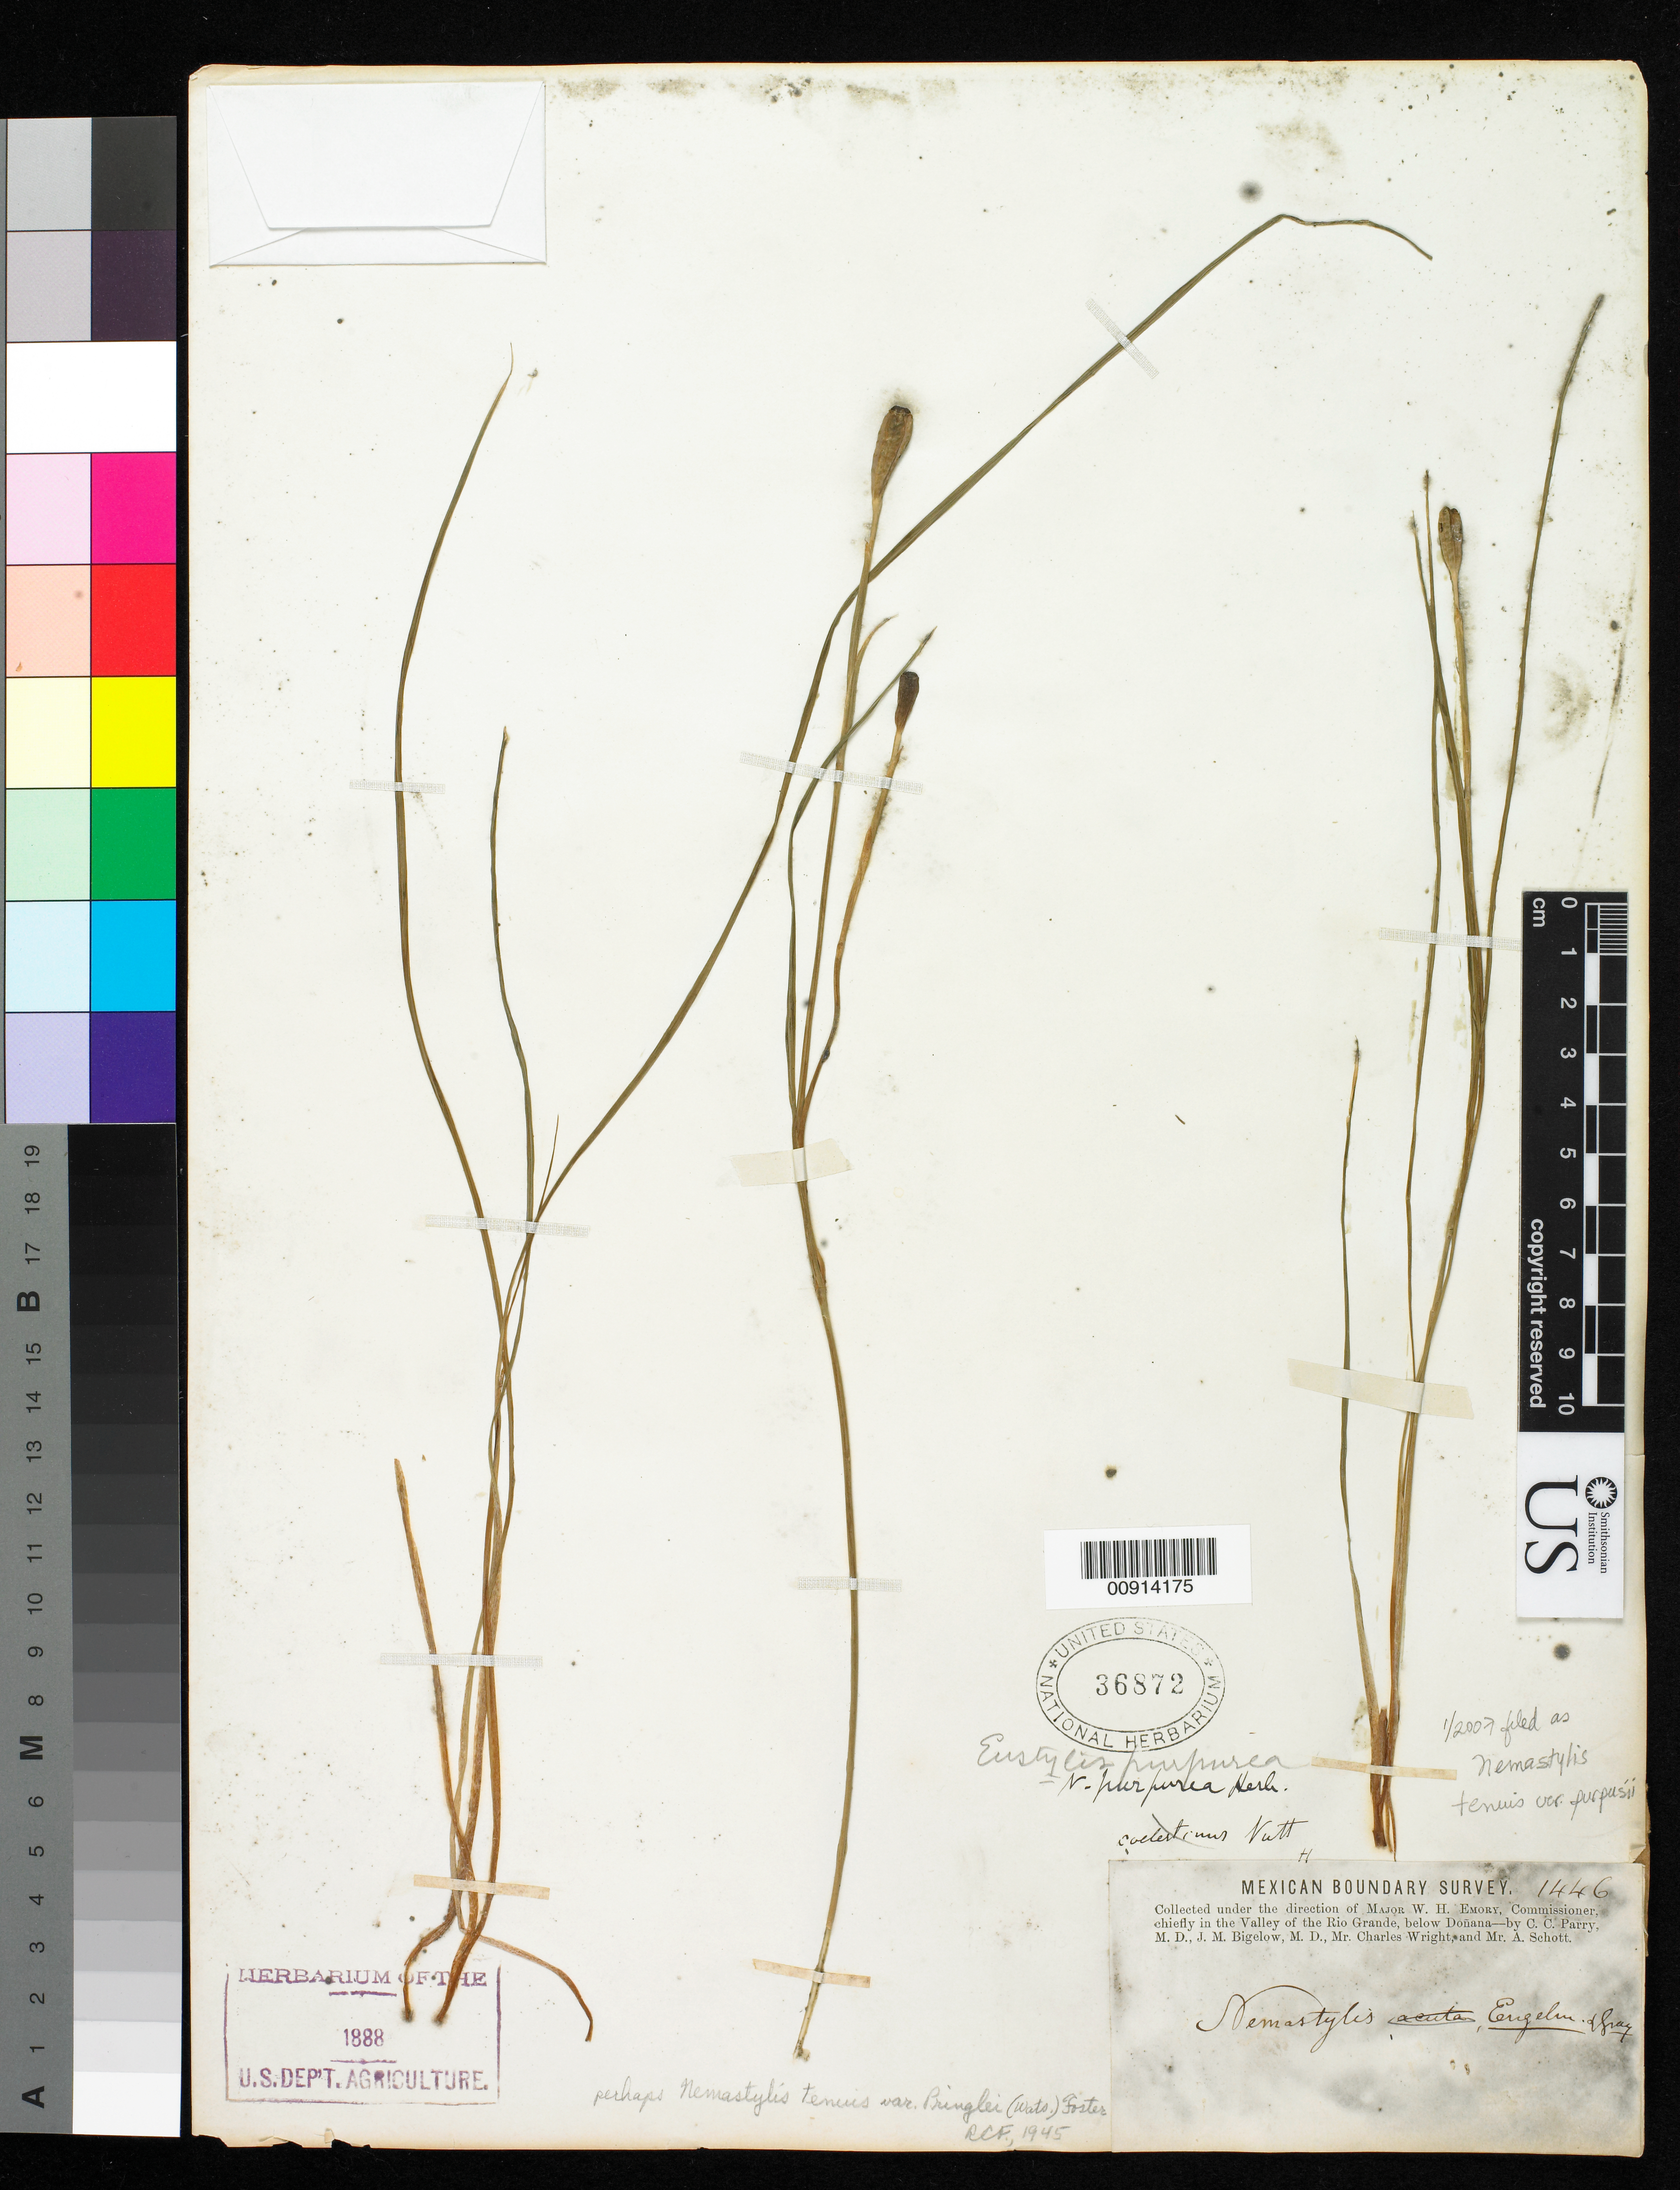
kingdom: Plantae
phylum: Tracheophyta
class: Liliopsida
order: Asparagales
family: Iridaceae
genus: Nemastylis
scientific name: Nemastylis tenuis var. purpusii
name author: R.C. Foster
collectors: C. C. Parry, J. M. Bigelow, C. Wright & A. C. V. Schott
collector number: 1446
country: United States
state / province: New Mexico / Texas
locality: Valley of the Rio Grande, below Doñana.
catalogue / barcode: US 36872